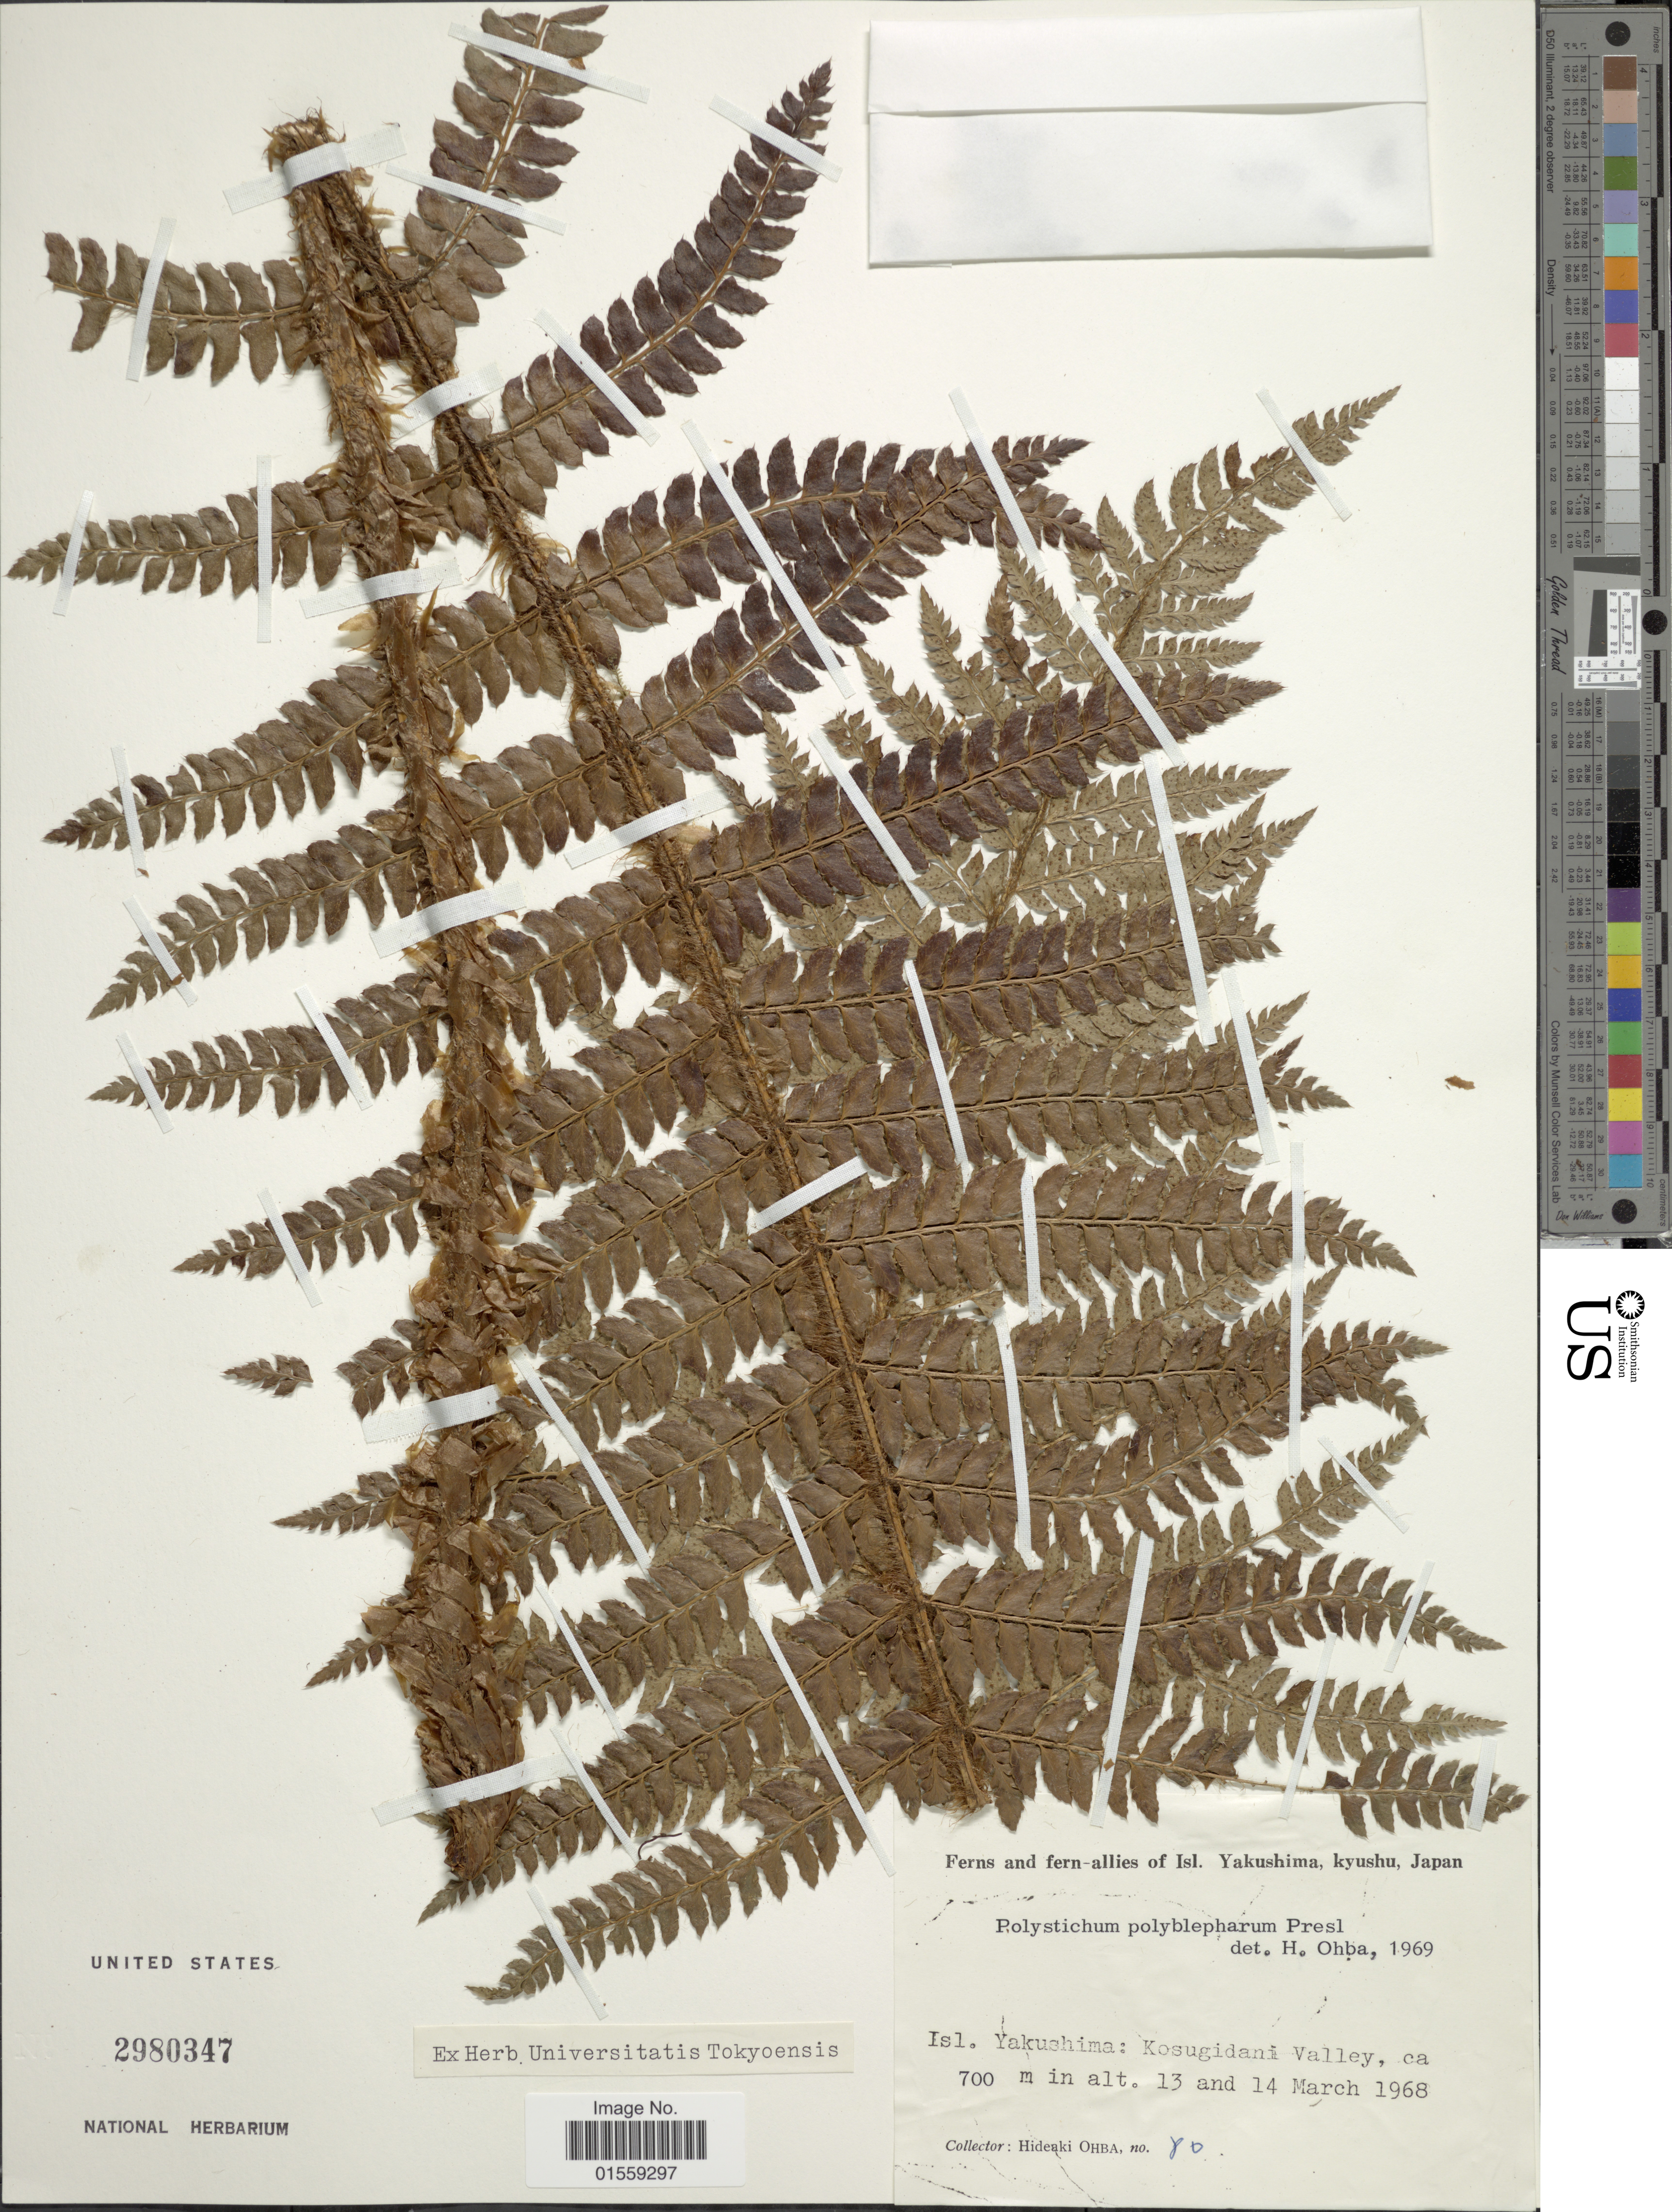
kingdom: Plantae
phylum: Tracheophyta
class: Polypodiopsida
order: Polypodiales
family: Dryopteridaceae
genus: Polystichum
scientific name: Polystichum polyblepharum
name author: (Roemer ex Kunze) C. Presl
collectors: H. Ohba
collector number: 80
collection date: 1968-03-13/1968-03-14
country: Japan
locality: Isl. Yakushima, kyushu, Kosugidani Valley.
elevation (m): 700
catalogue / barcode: US 2980347